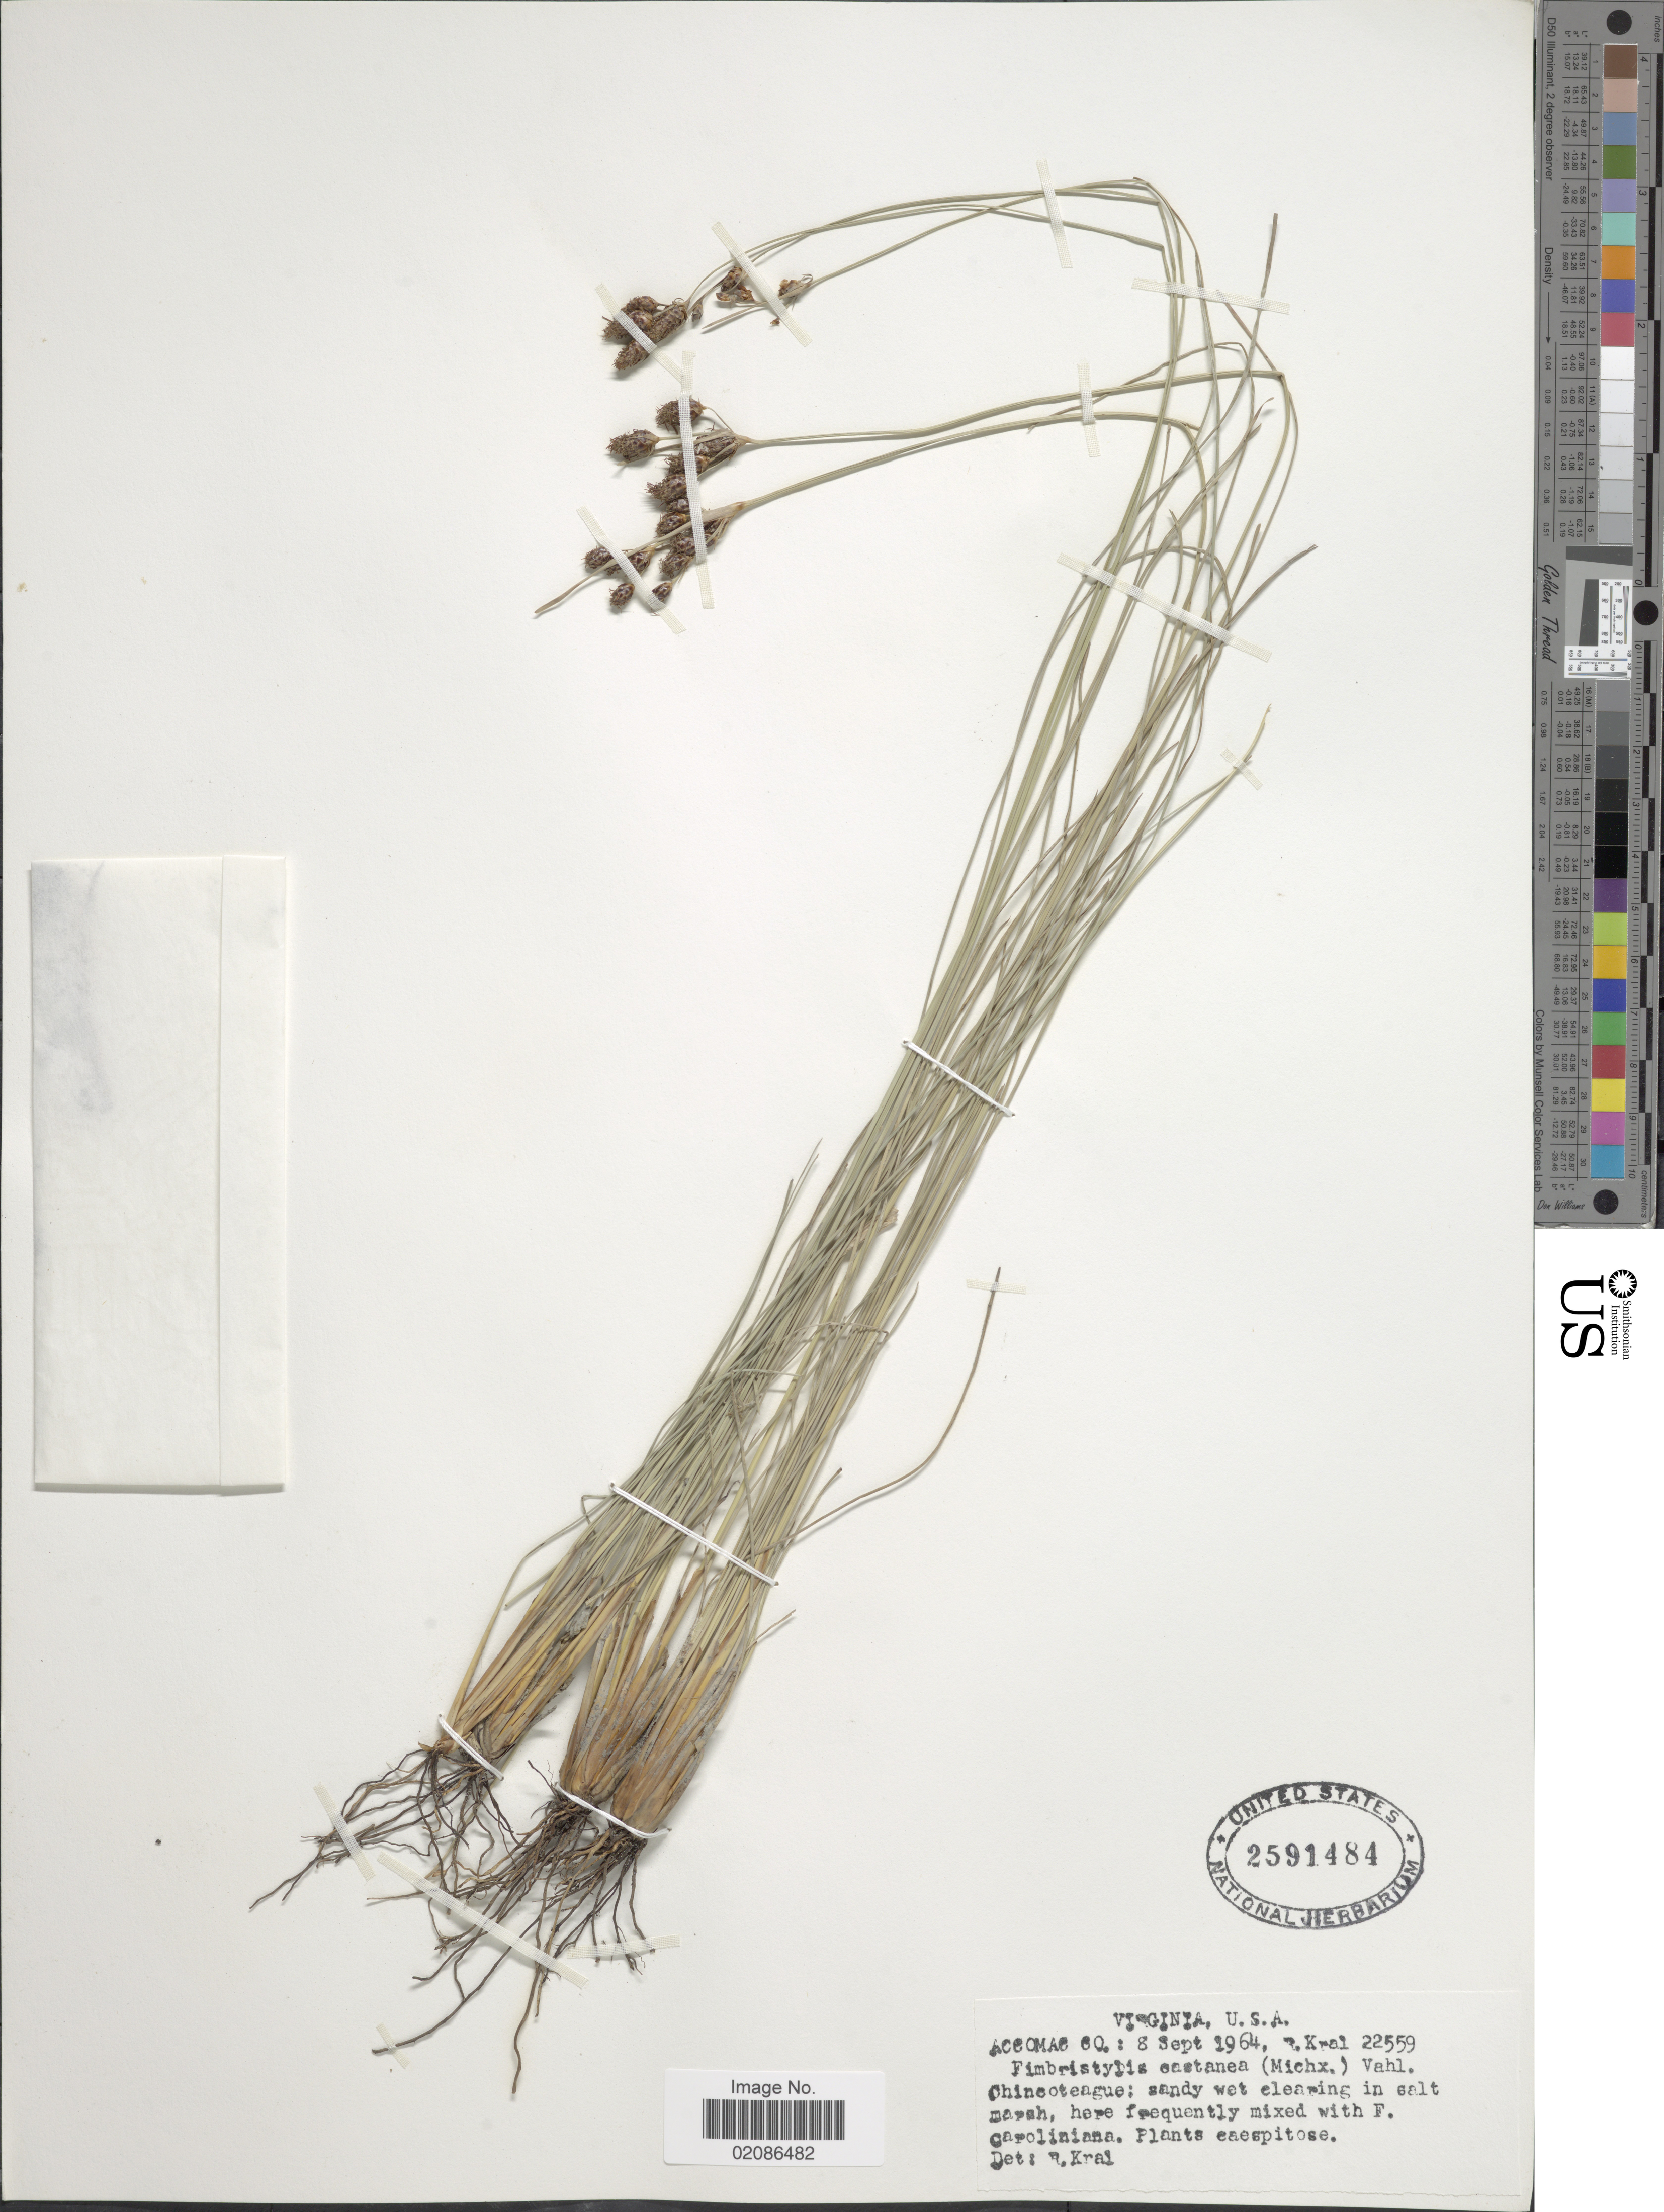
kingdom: Plantae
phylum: Tracheophyta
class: Liliopsida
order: Poales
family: Cyperaceae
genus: Fimbristylis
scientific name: Fimbristylis castanea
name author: (Michx.) Vahl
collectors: R. Kral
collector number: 22559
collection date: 1964-09-08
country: United States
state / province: Virginia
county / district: Accomack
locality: Accomac Co.; Chincoteague: sandy wet clearing in salt marsh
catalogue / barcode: US 2591484